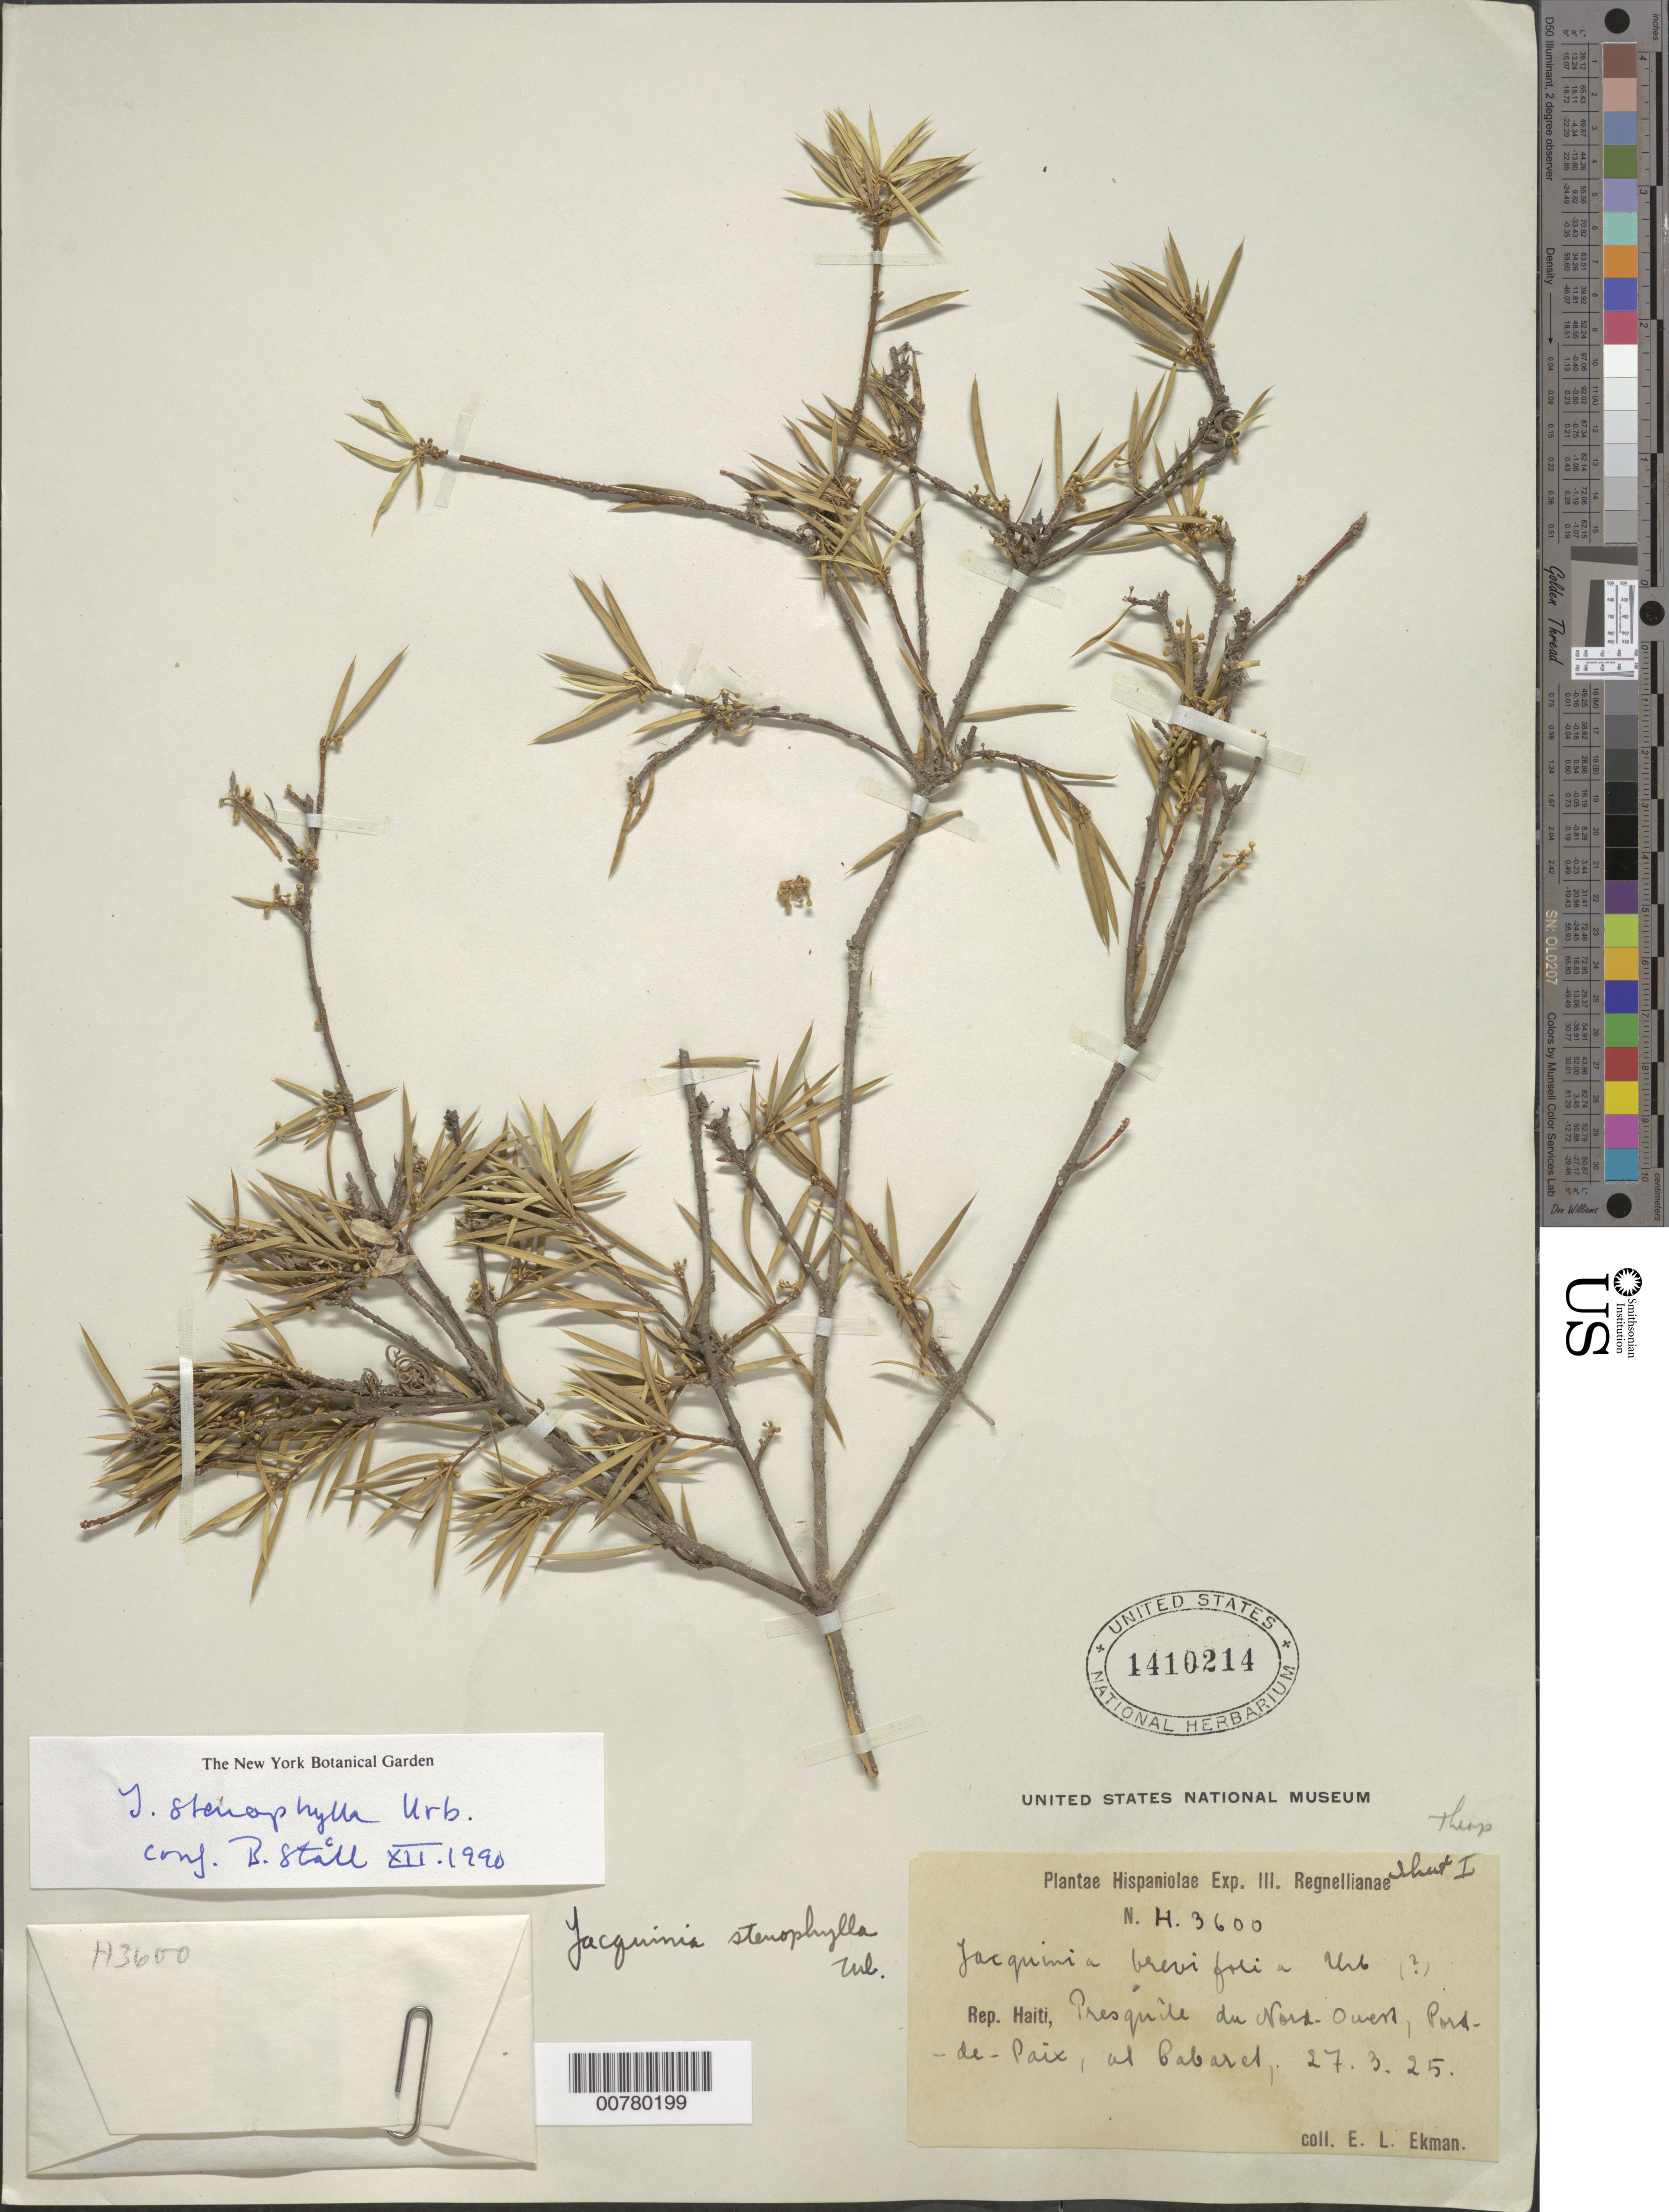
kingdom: Plantae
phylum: Tracheophyta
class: Magnoliopsida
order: Ericales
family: Primulaceae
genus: Jacquinia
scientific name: Jacquinia stenophylla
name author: Urb.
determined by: Ståhl, B.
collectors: E. L. Ekman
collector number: H 3600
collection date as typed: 27 Mar 1925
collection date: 1925-03-27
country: Haiti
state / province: Nord-Ouest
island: Hispaniola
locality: Presquîle du Nord-Ouest, Port-de-Paix, at Cabaret.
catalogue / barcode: US 1410214